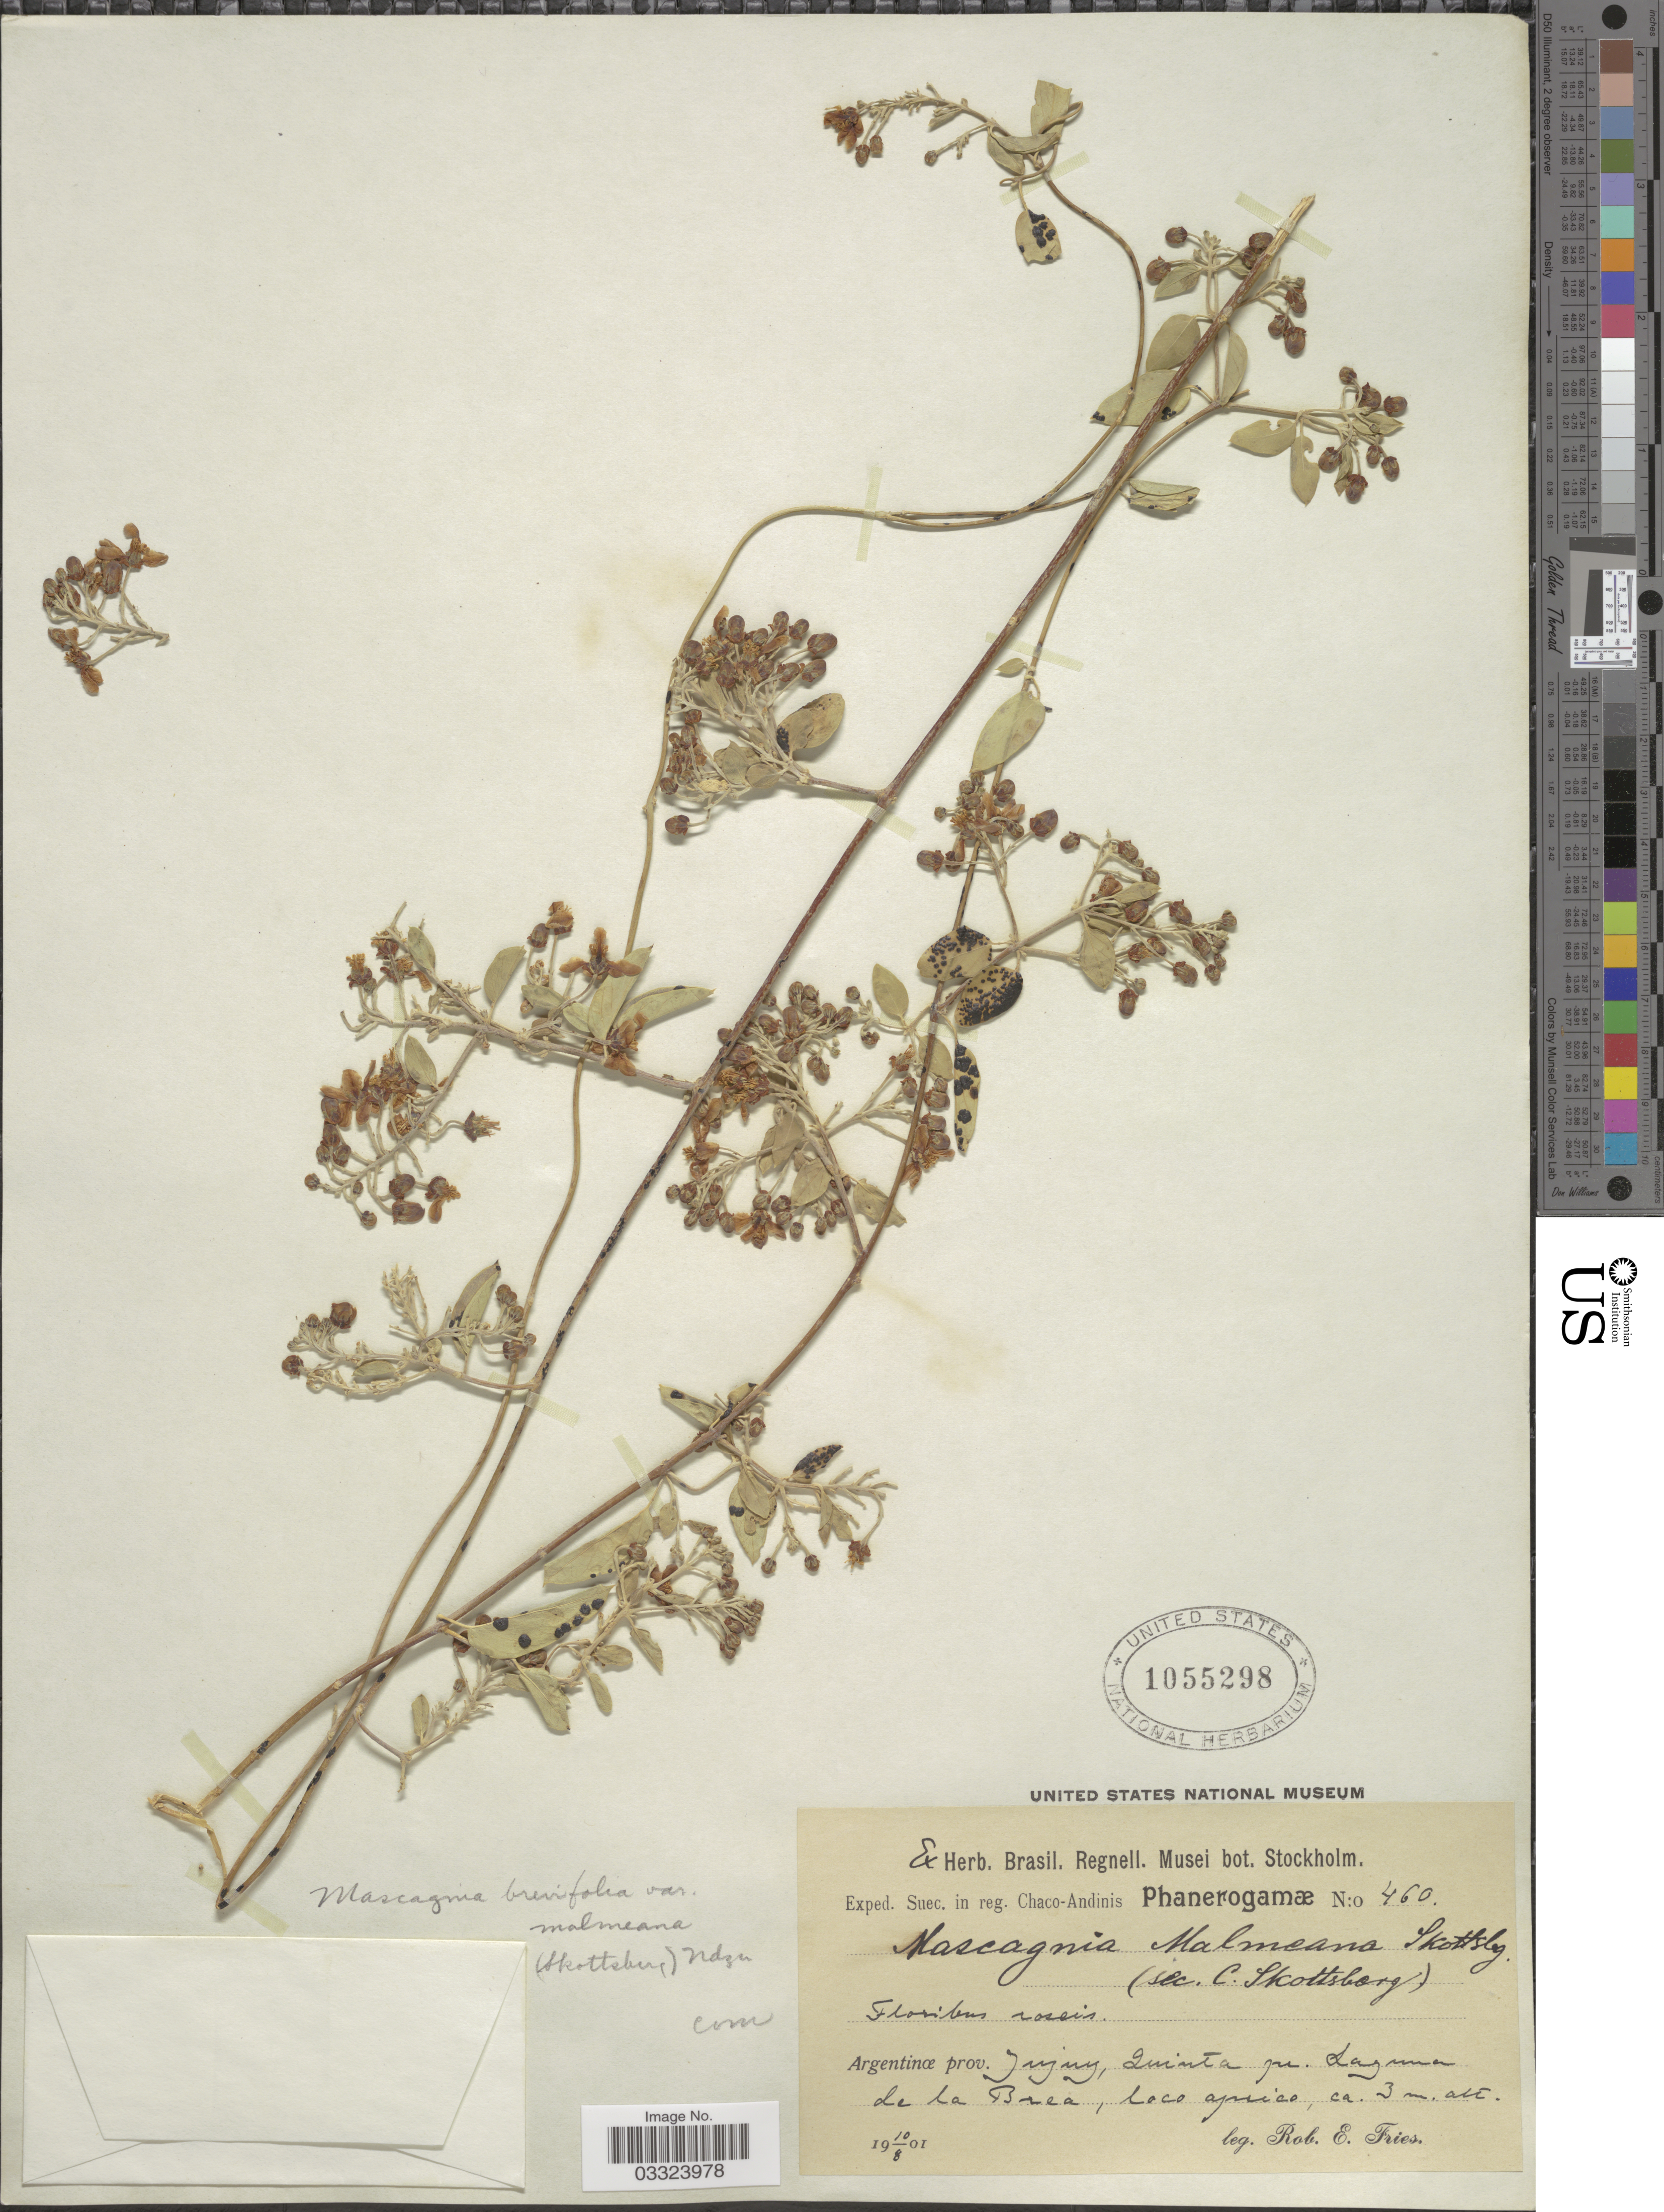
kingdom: Plantae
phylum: Tracheophyta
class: Magnoliopsida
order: Malpighiales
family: Malpighiaceae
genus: Mascagnia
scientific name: Mascagnia brevifolia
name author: Griseb.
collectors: R. E. Fries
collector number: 460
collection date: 1901-08-10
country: Argentina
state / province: Jujuy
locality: Quinta pr. Laguna de la Brea.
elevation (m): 3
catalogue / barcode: US 1055298